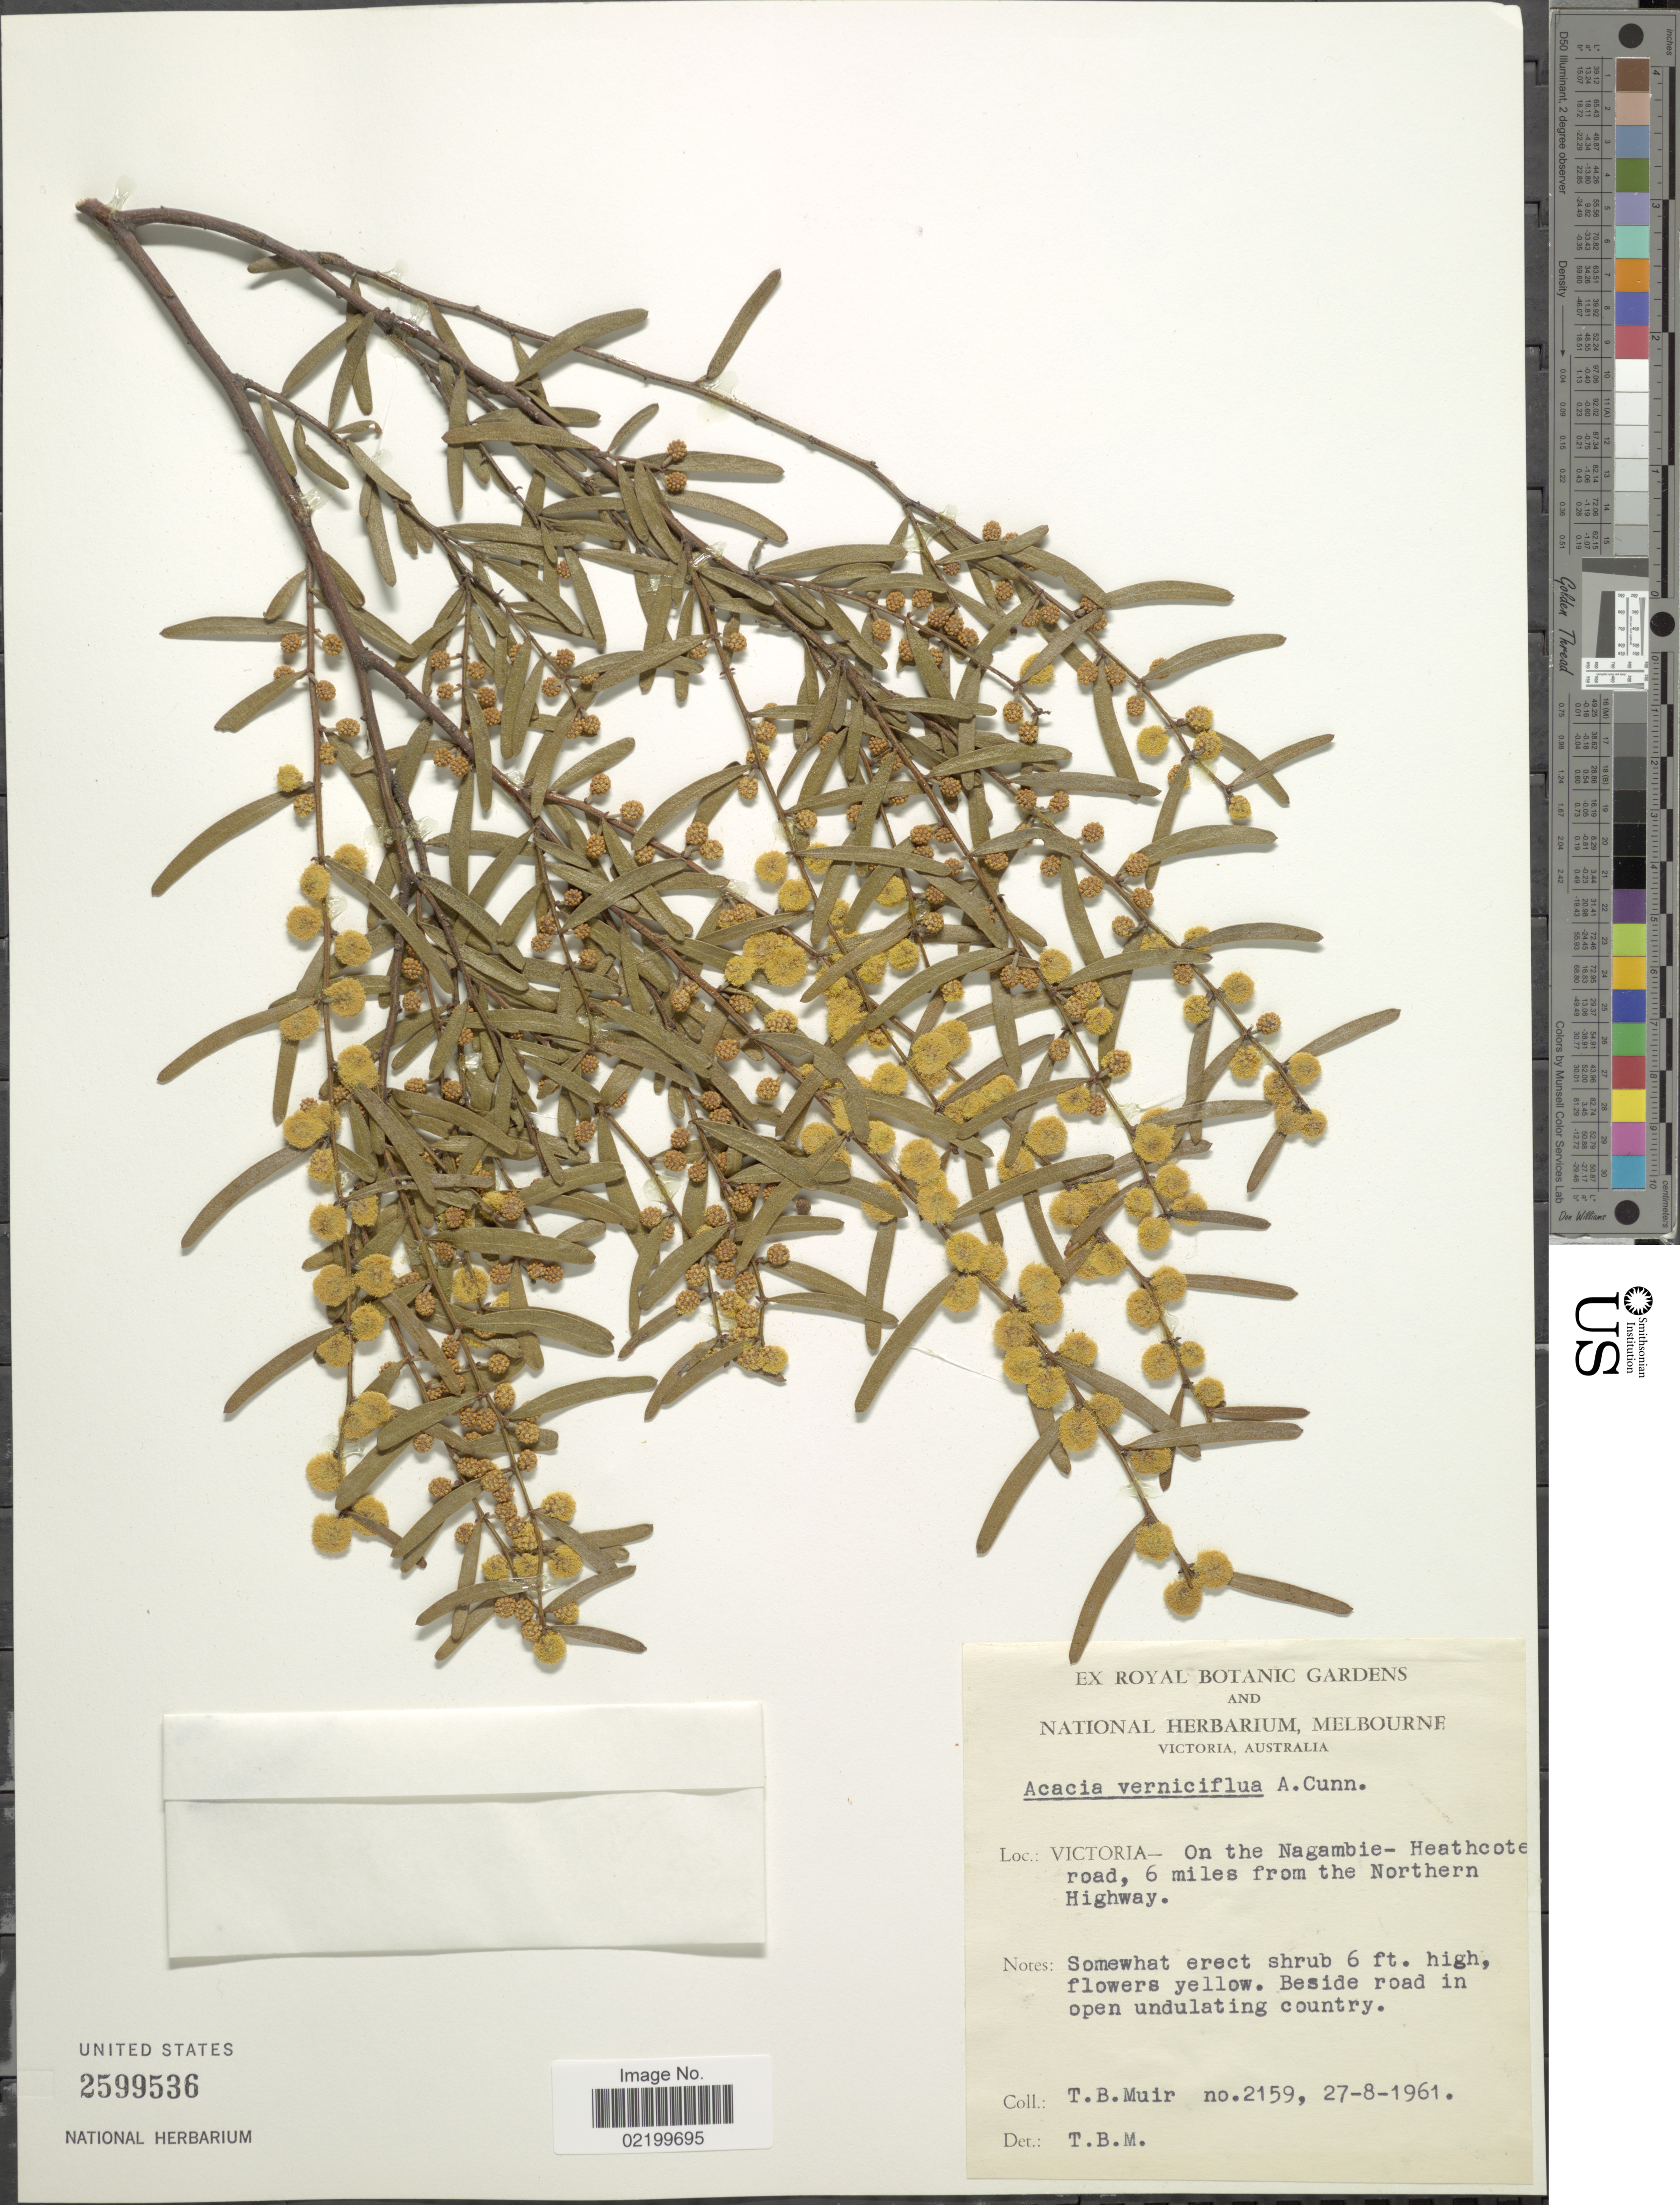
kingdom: Plantae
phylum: Tracheophyta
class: Magnoliopsida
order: Fabales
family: Fabaceae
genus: Acacia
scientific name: Acacia verniciflua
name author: A. Cunn.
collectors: T. Muir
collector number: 2159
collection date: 1961-08-27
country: Australia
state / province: Victoria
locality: Victoria - on the Nagambie - Heathcote road, 6 miles from the Northern Highway.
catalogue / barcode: US 2599536